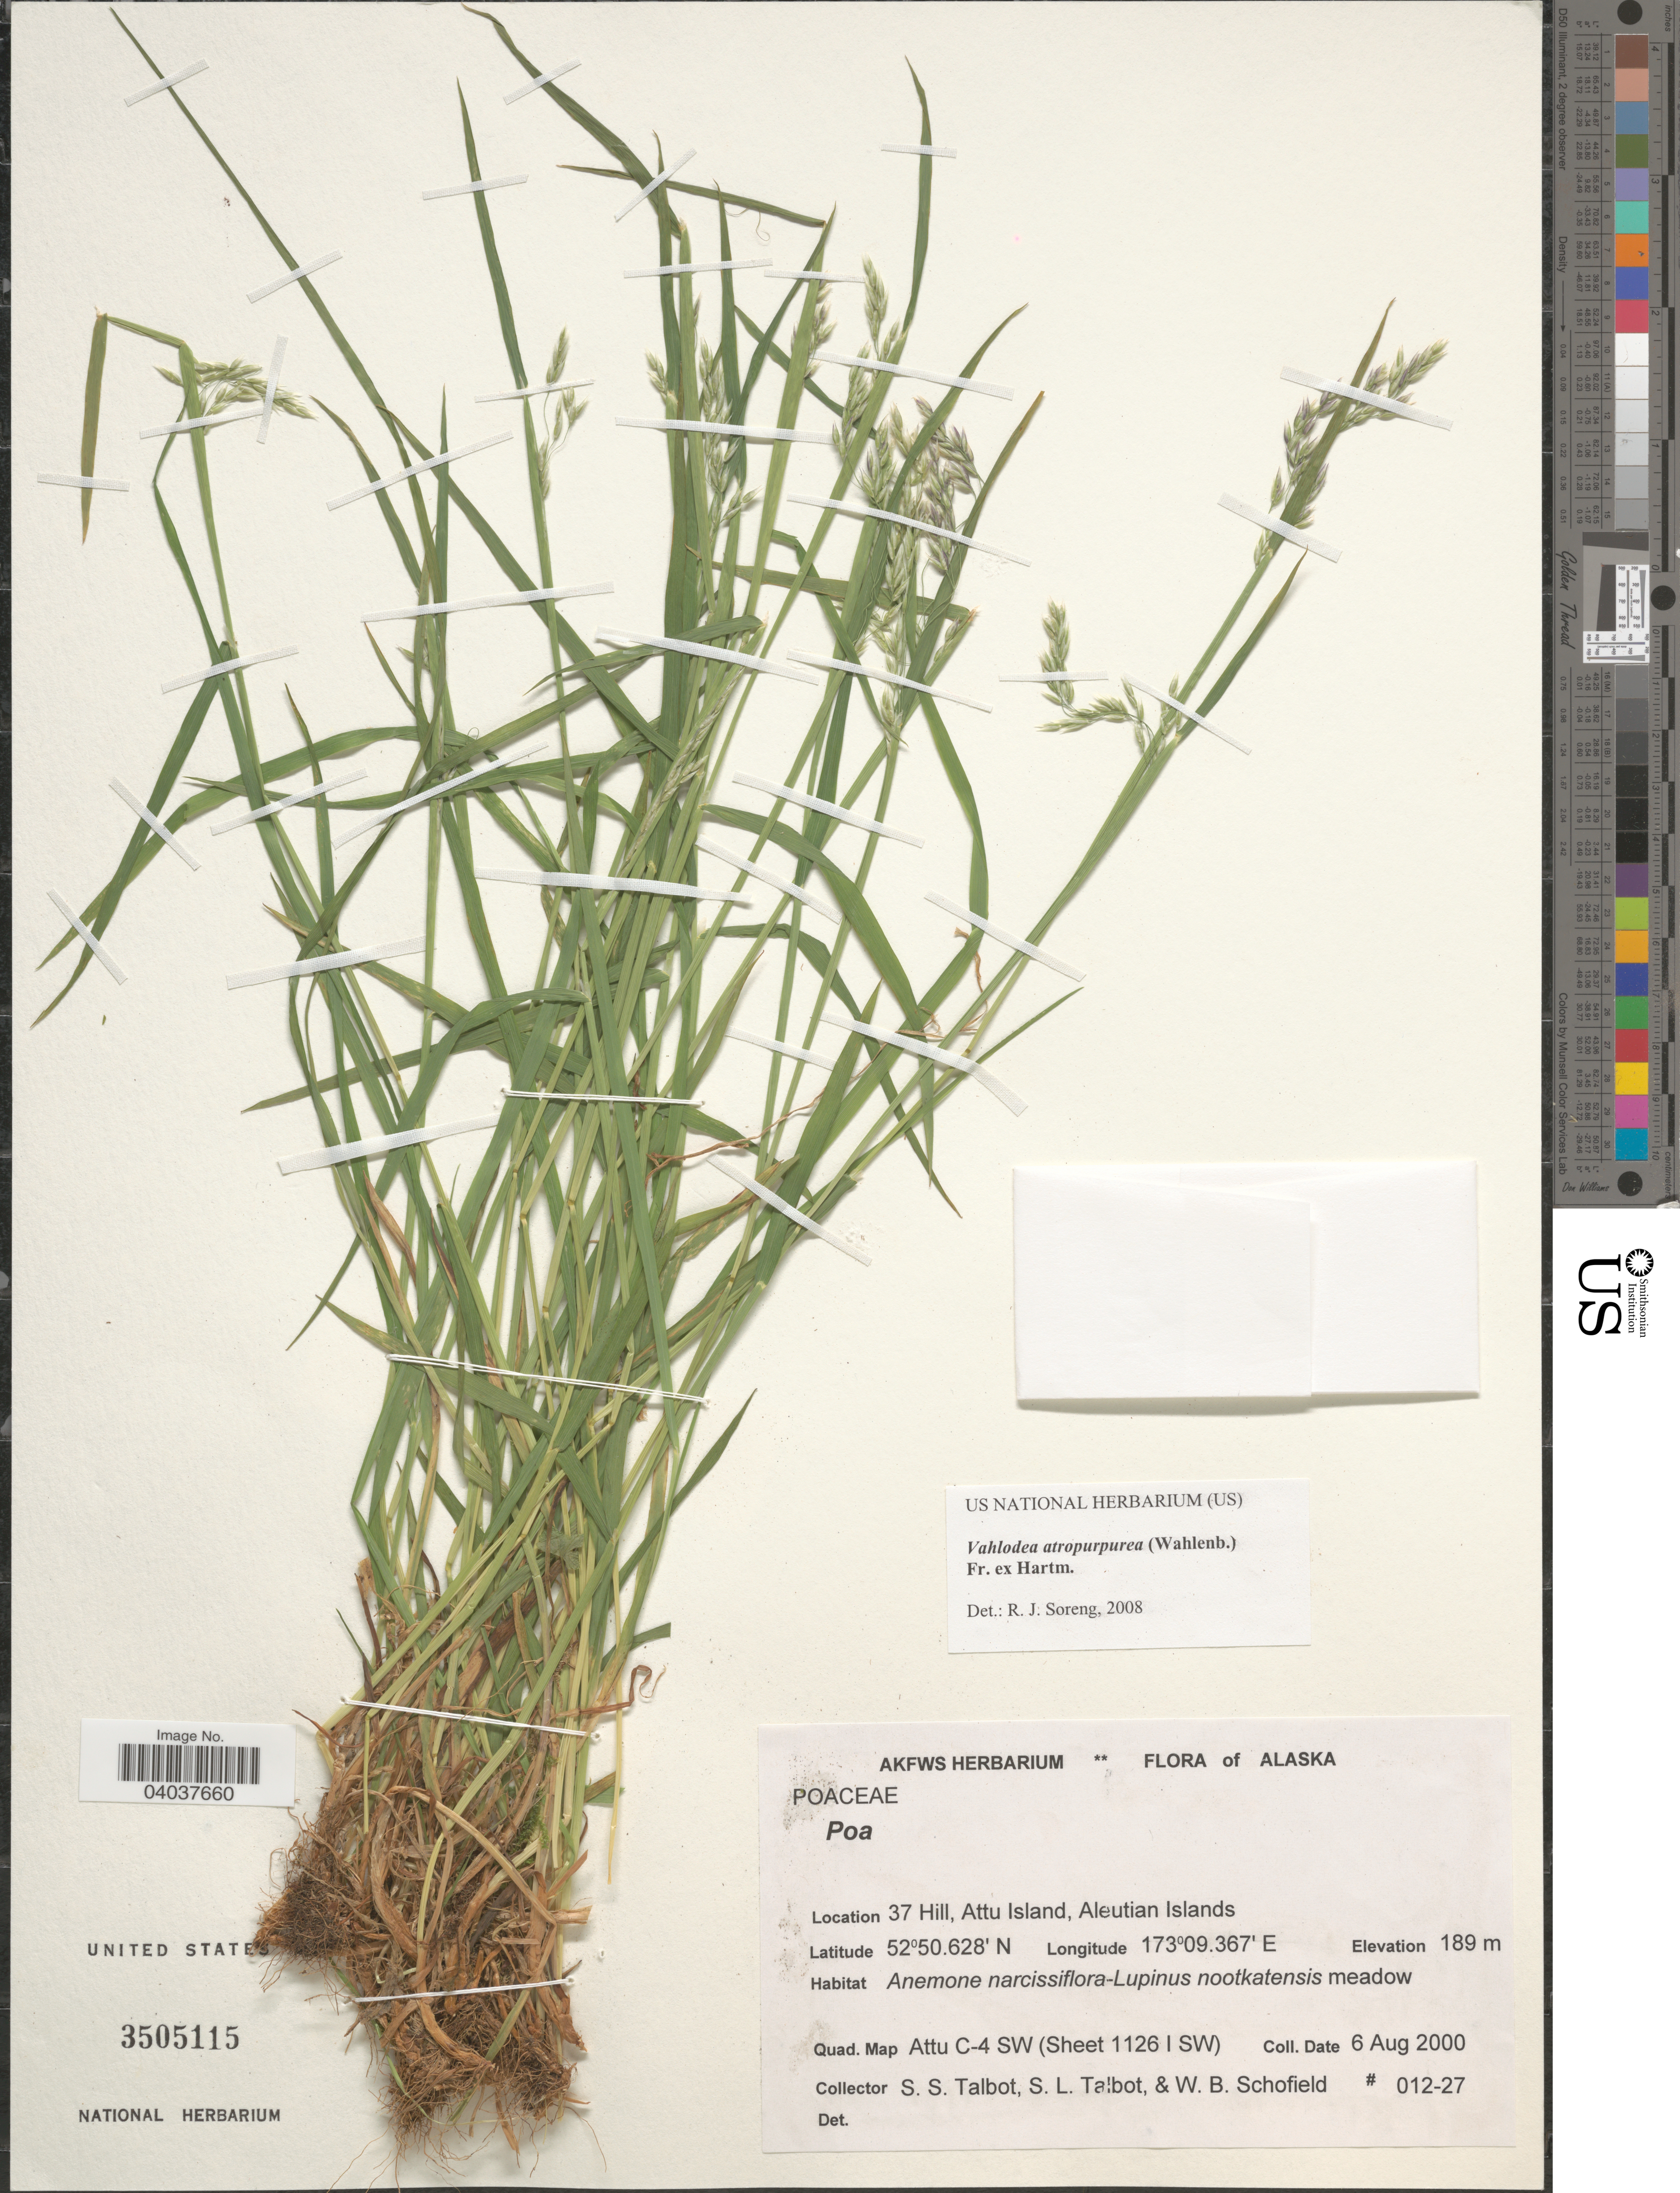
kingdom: Plantae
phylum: Tracheophyta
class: Liliopsida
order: Poales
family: Poaceae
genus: Vahlodea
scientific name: Vahlodea atropurpurea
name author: (Wahlenb.) Fr. ex Hartm.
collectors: S. S. Talbot, S. Talbot & W. Schofield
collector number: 012-27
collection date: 2000-08-06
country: United States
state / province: Alaska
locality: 37 Hill, Attu Island, Aleutian Islands. Quad. Map Attu C-4 SW (Sheet 1126 I SW).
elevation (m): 189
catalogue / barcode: US 3505115